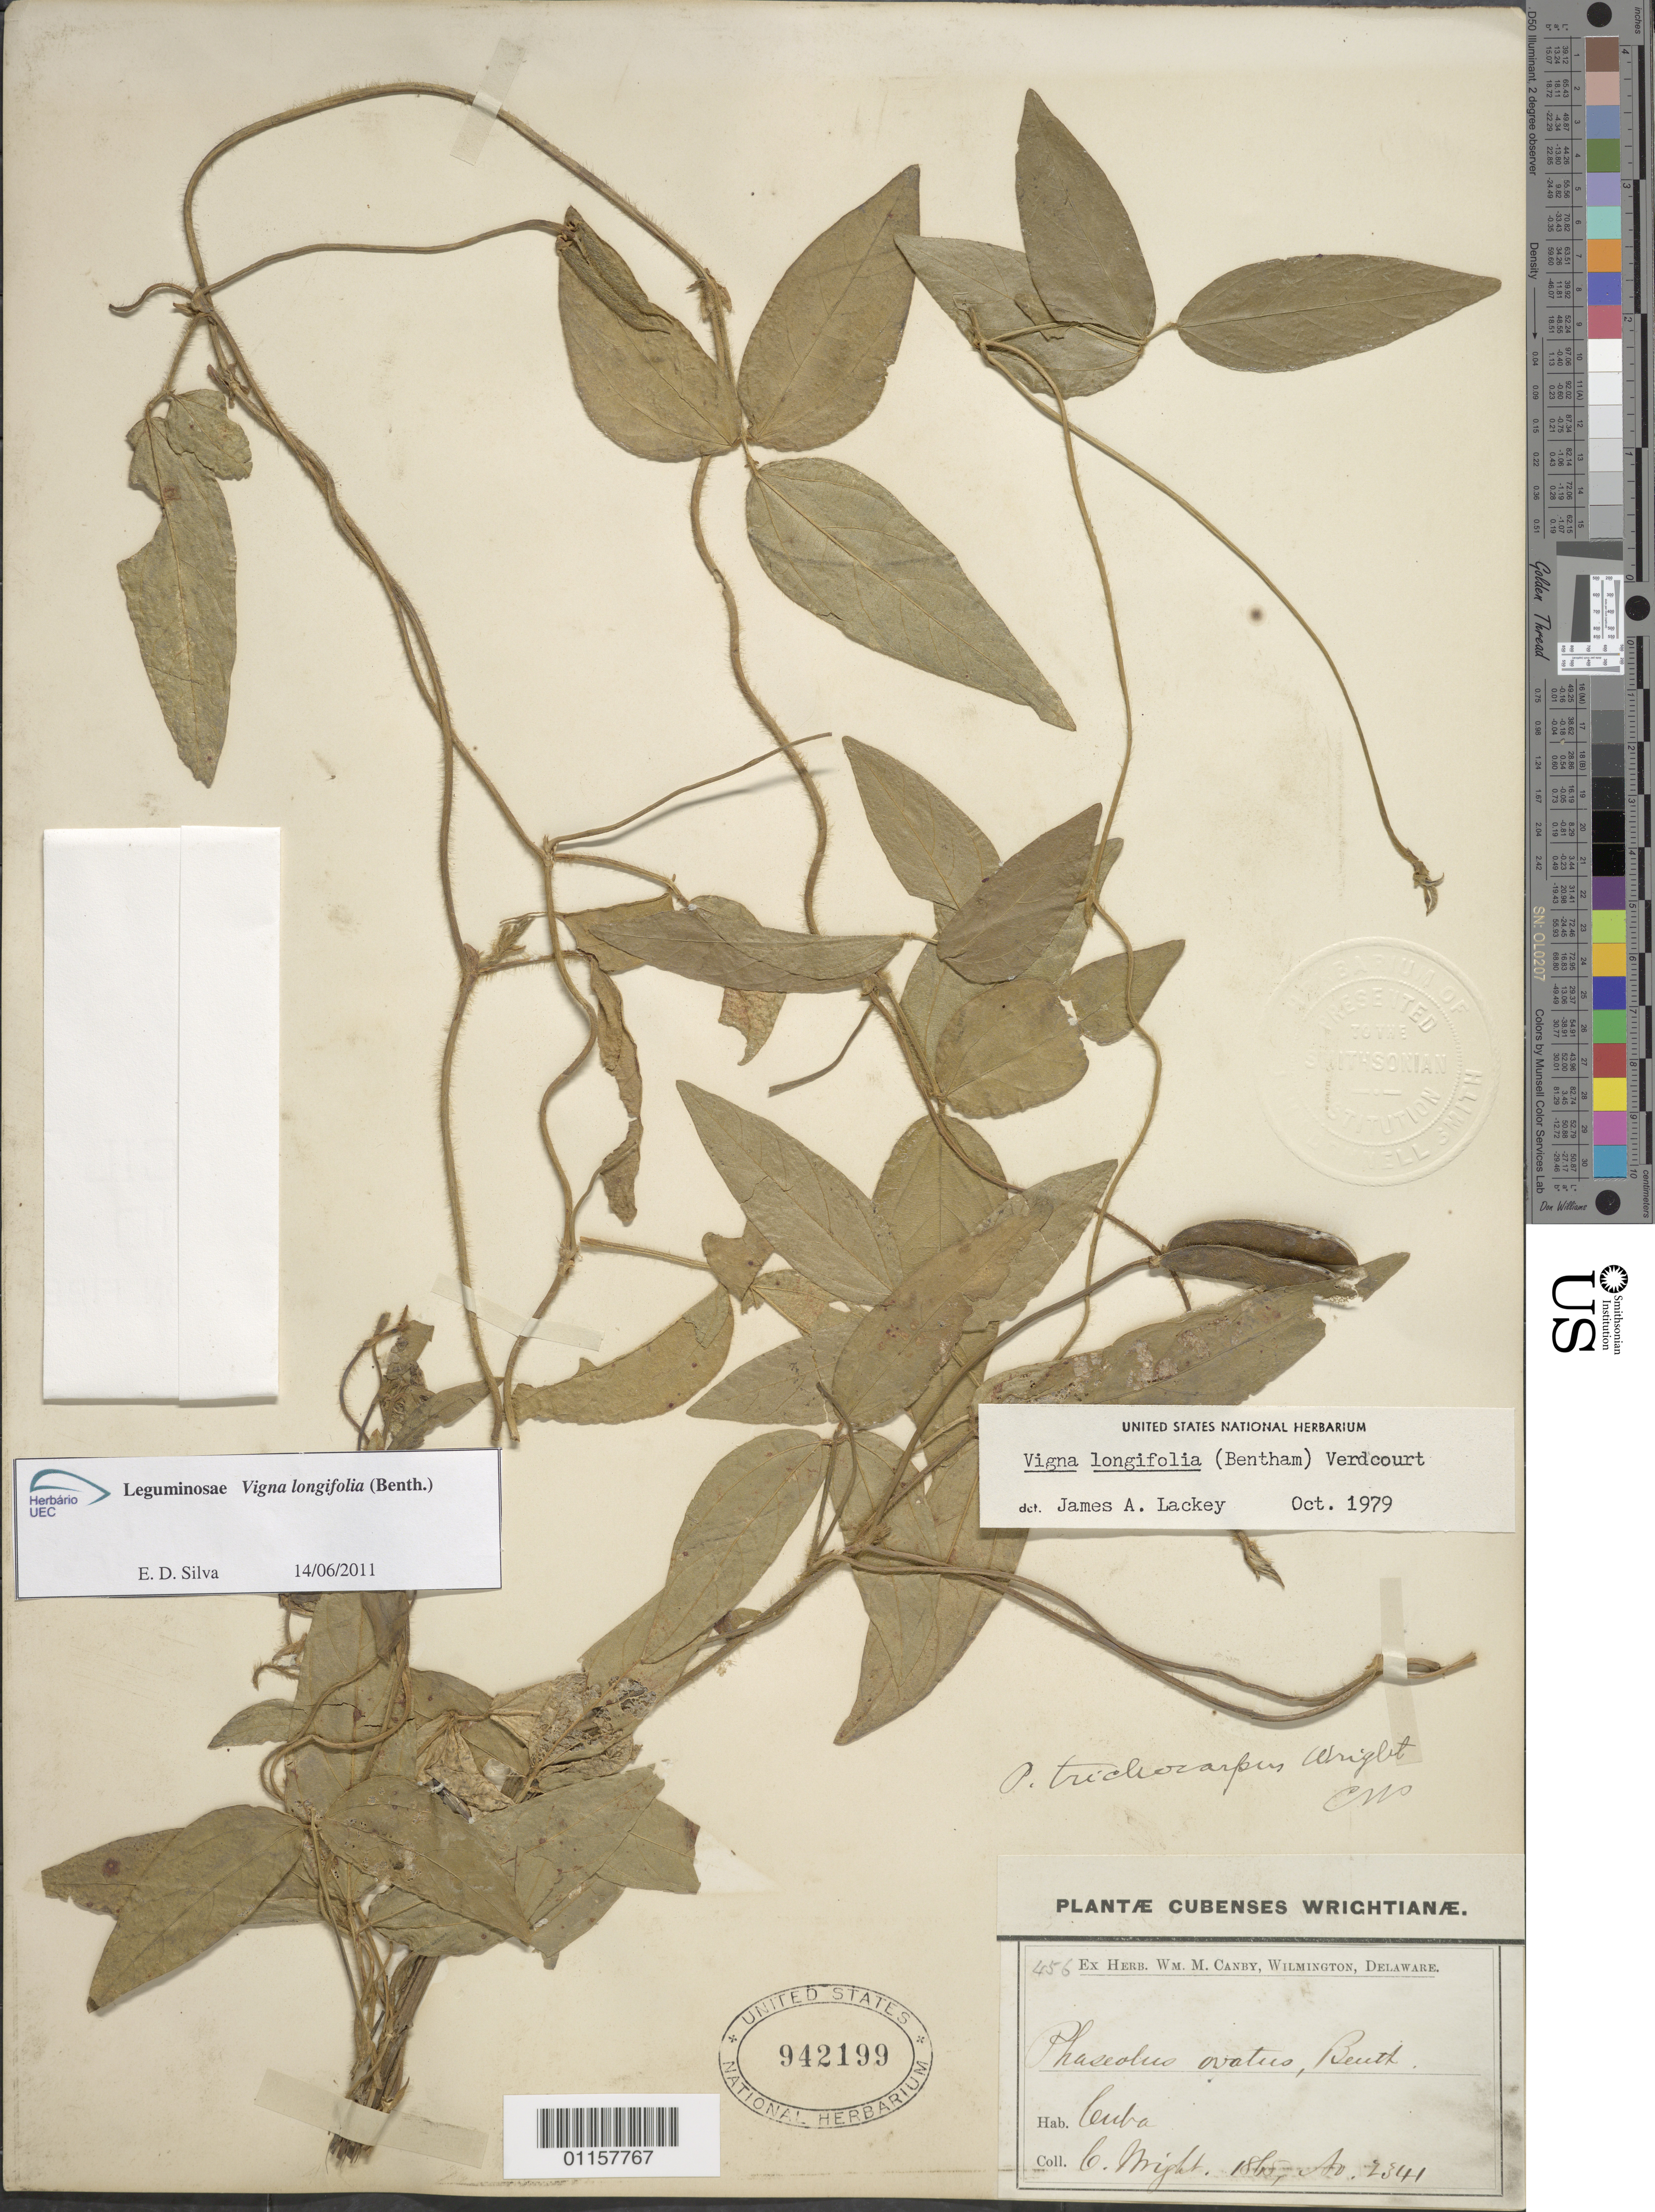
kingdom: Plantae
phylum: Tracheophyta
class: Magnoliopsida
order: Fabales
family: Fabaceae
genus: Vigna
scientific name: Vigna longifolia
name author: (Benth.) Verdc.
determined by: Silva, E. D.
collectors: C. Wright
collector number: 2341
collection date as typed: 1865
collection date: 1865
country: Cuba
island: Cuba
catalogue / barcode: US 942199